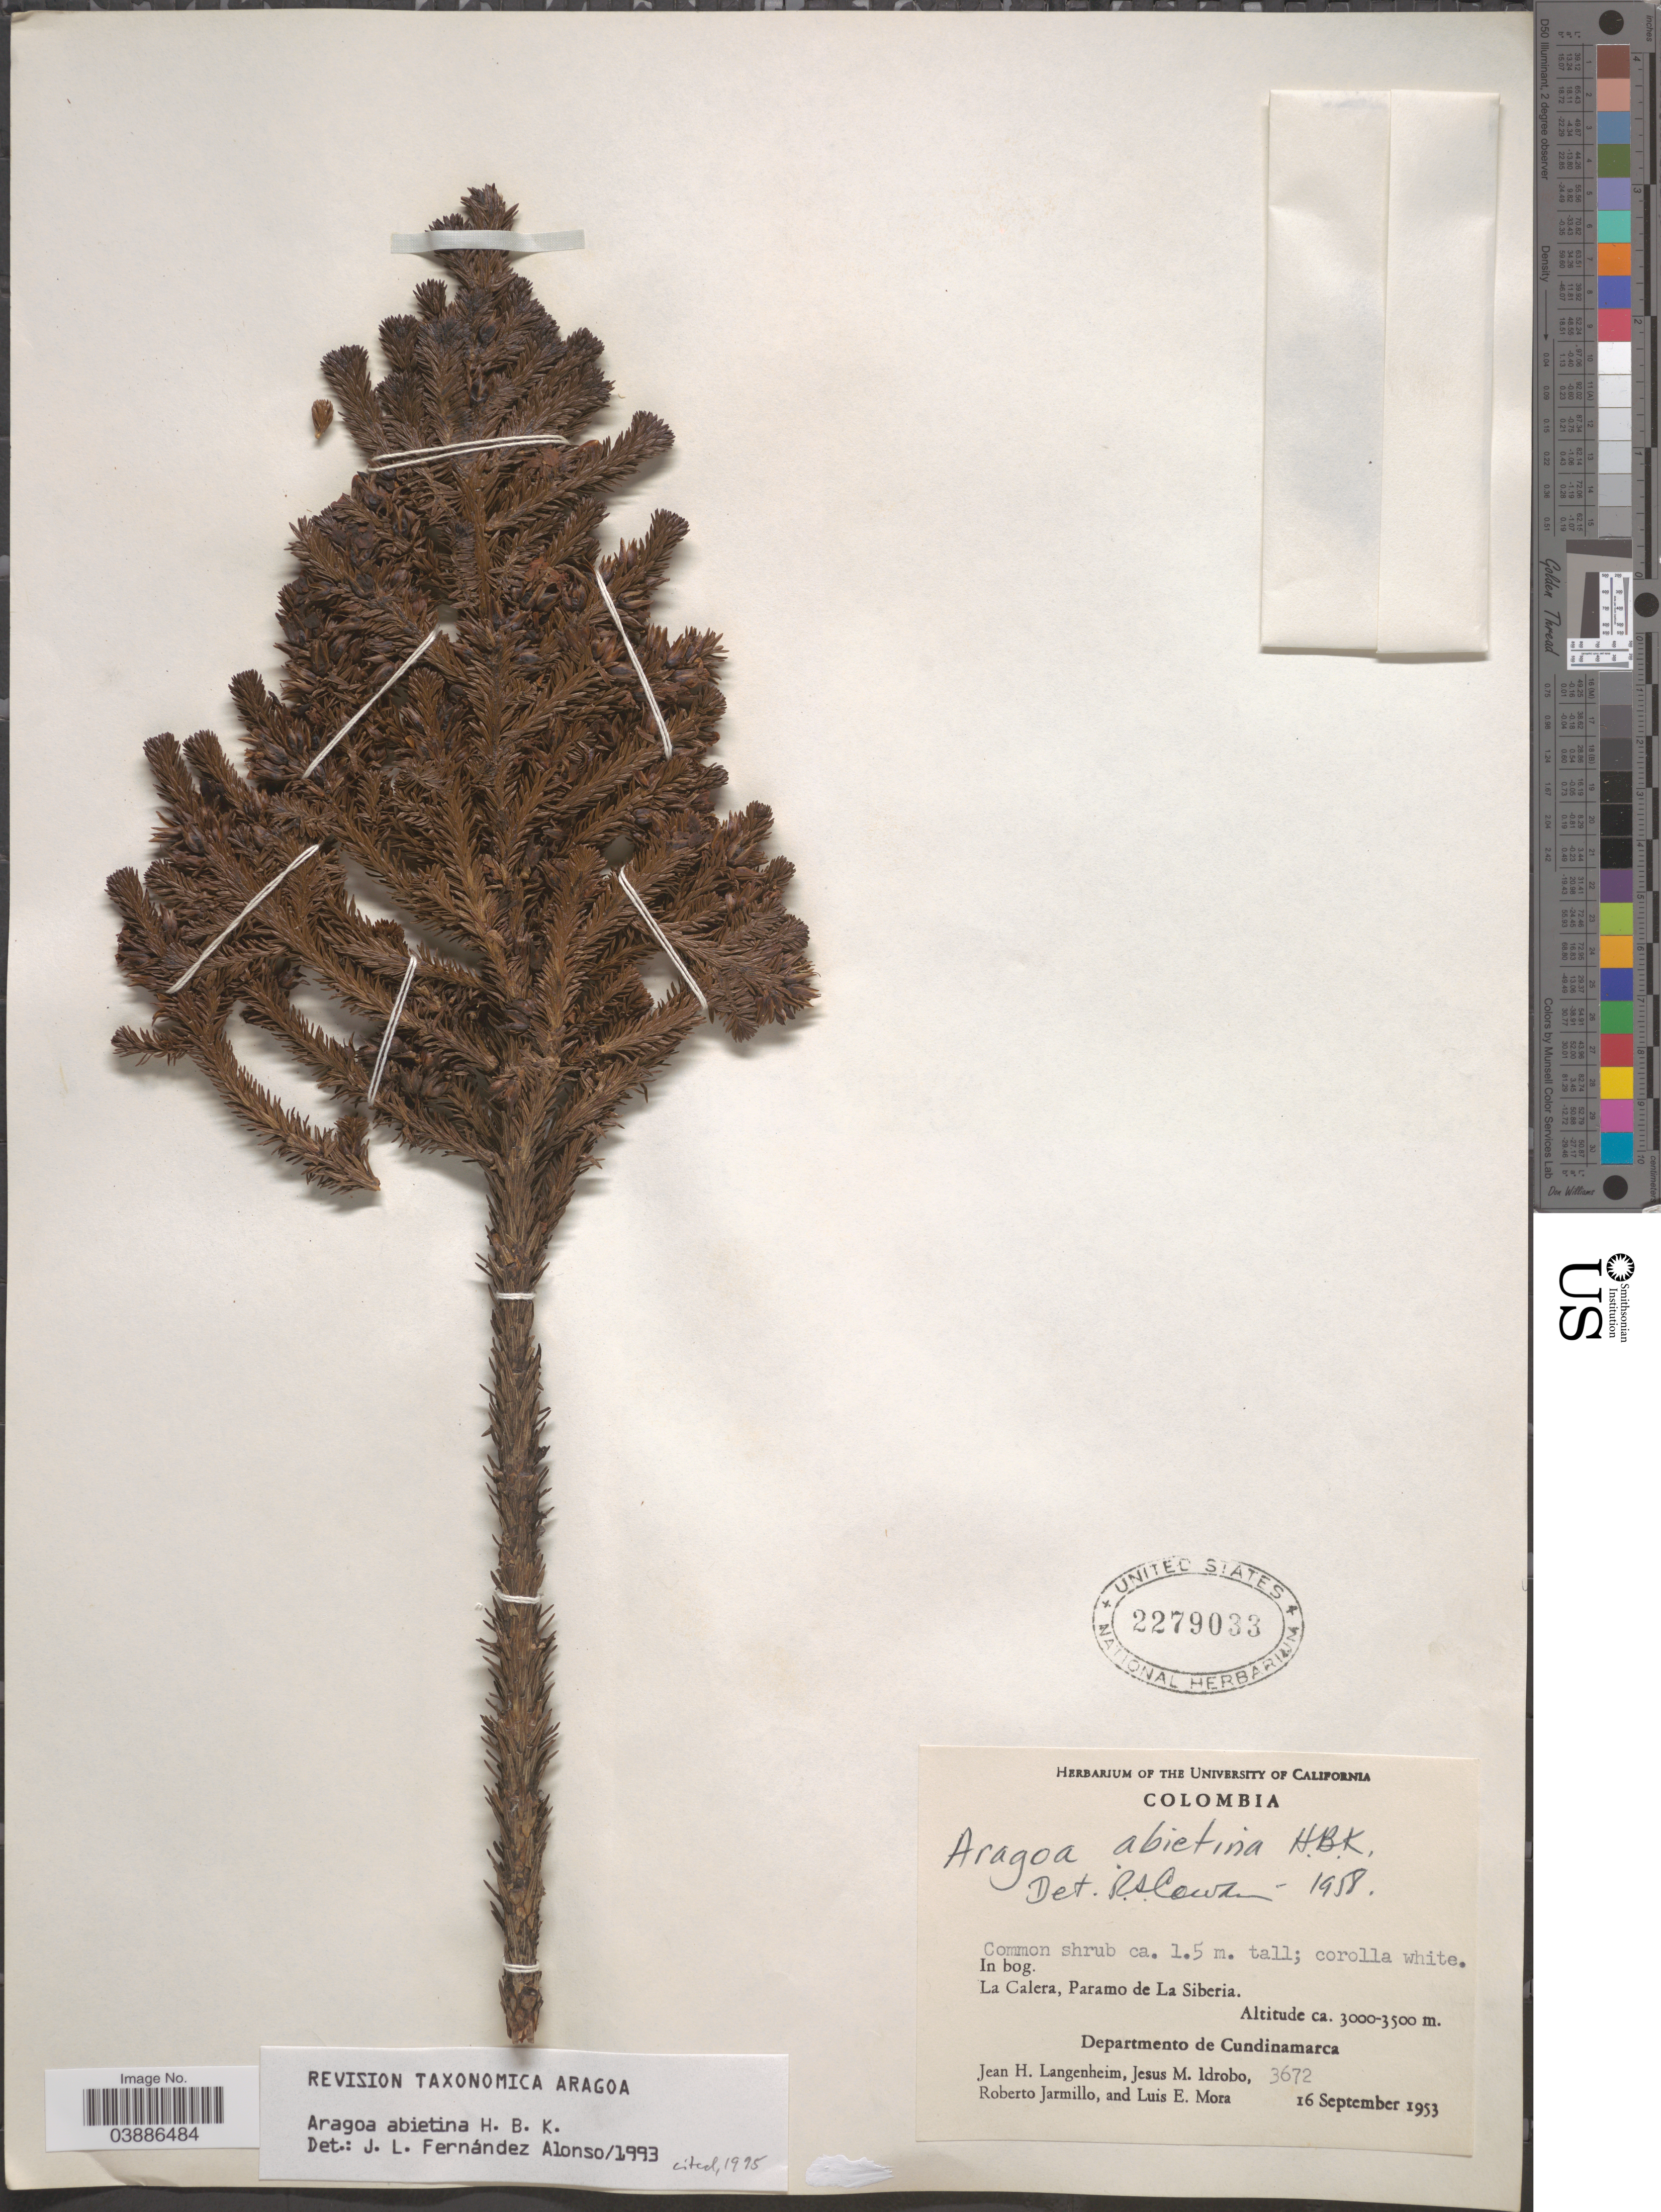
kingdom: Plantae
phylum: Tracheophyta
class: Magnoliopsida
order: Lamiales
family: Plantaginaceae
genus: Aragoa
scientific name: Aragoa abietina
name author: Kunth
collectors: J. H. Langenheim, J. M. Idrobo, R. Jarmillo & L. E. Mora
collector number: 3672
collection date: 1953-09-16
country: Colombia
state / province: Cundinamarca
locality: La Calera, Paramo de La Siberia. Departmento de Cundinamarca.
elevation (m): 3000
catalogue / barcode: US 2279033